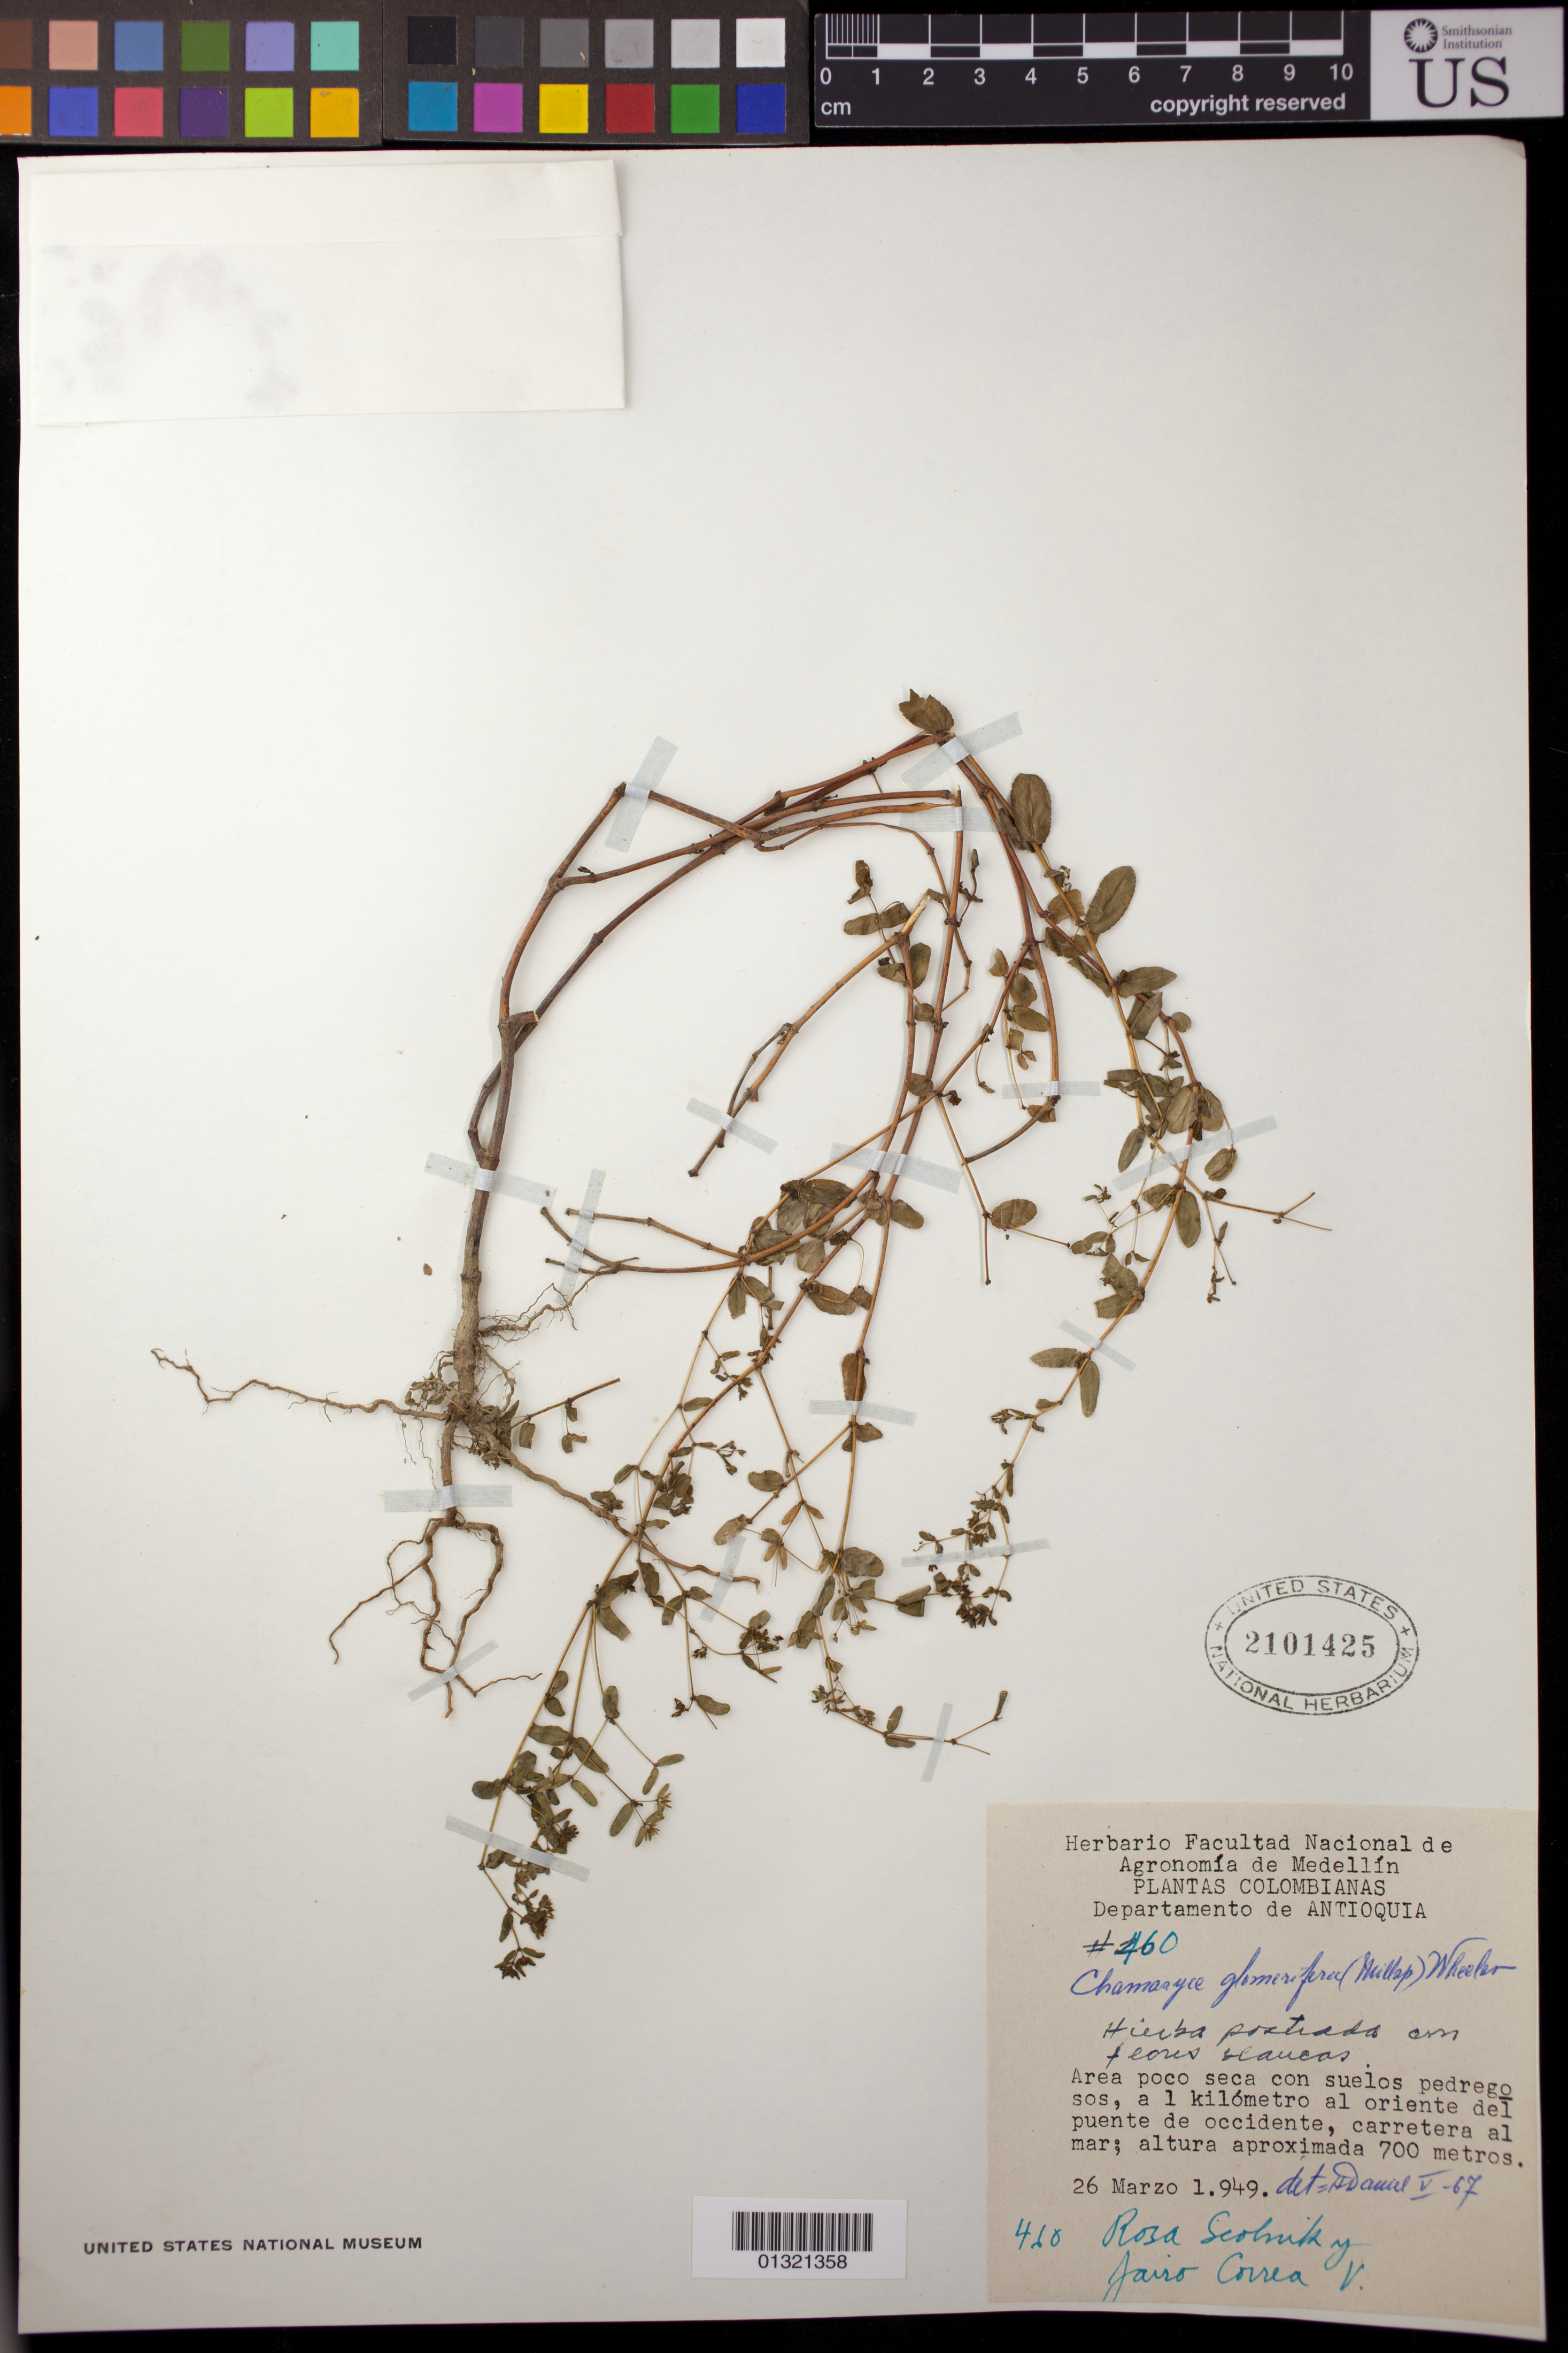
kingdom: Plantae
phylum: Tracheophyta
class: Magnoliopsida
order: Malpighiales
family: Euphorbiaceae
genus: Euphorbia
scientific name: Euphorbia hypericifolia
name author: L.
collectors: R. Scolnik & J. Correa V.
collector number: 460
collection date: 1949-03-26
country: Colombia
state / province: Antioquia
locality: a 1 kilometro al oriente del puente de occidente, carretera al mar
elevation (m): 700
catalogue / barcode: US 2101425